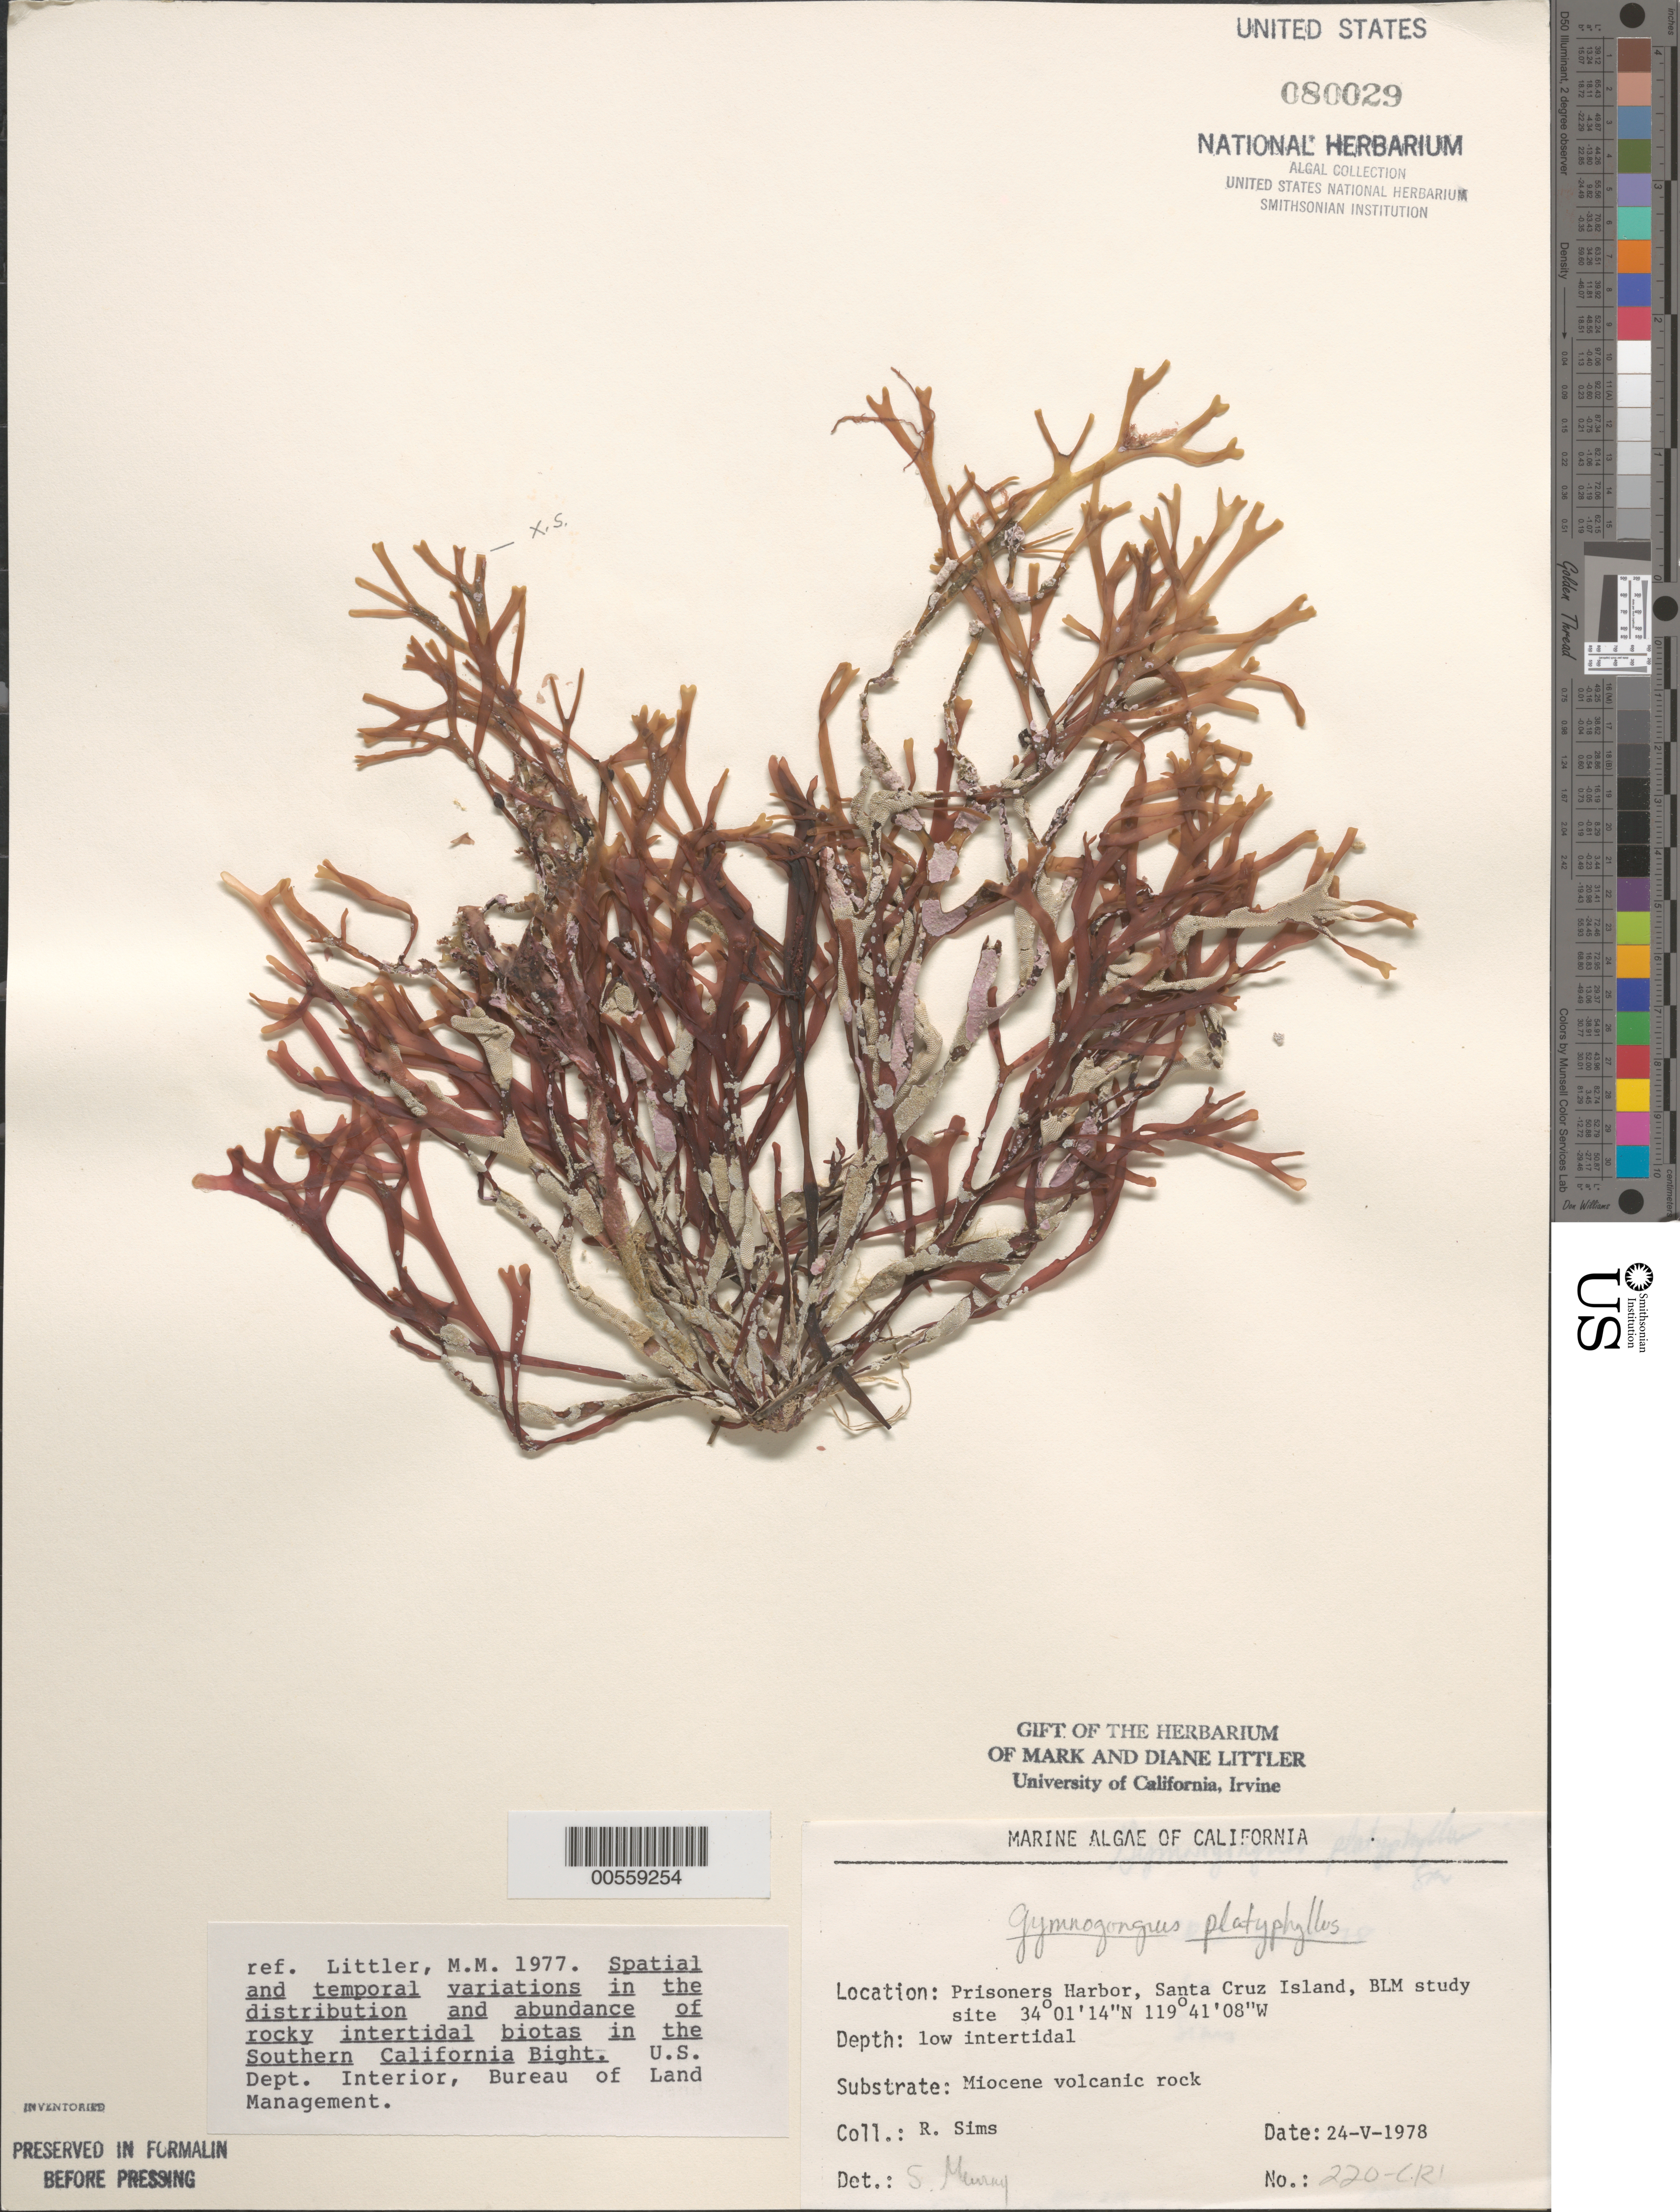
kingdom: Plantae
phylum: Rhodophyta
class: Florideophyceae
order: Gigartinales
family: Phyllophoraceae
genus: Gymnogongrus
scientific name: Gymnogongrus platyphyllus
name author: N.L. Gardner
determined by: Murray, S. N.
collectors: R. H. Sims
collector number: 220-cri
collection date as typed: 24 May 1978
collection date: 1978-05-24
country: United States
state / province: California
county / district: Santa Barbara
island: Santa Cruz Island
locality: Prisoners Harbor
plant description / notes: BLM-SOCALBIGHT Rocky Intertidal Survey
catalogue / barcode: US 80029